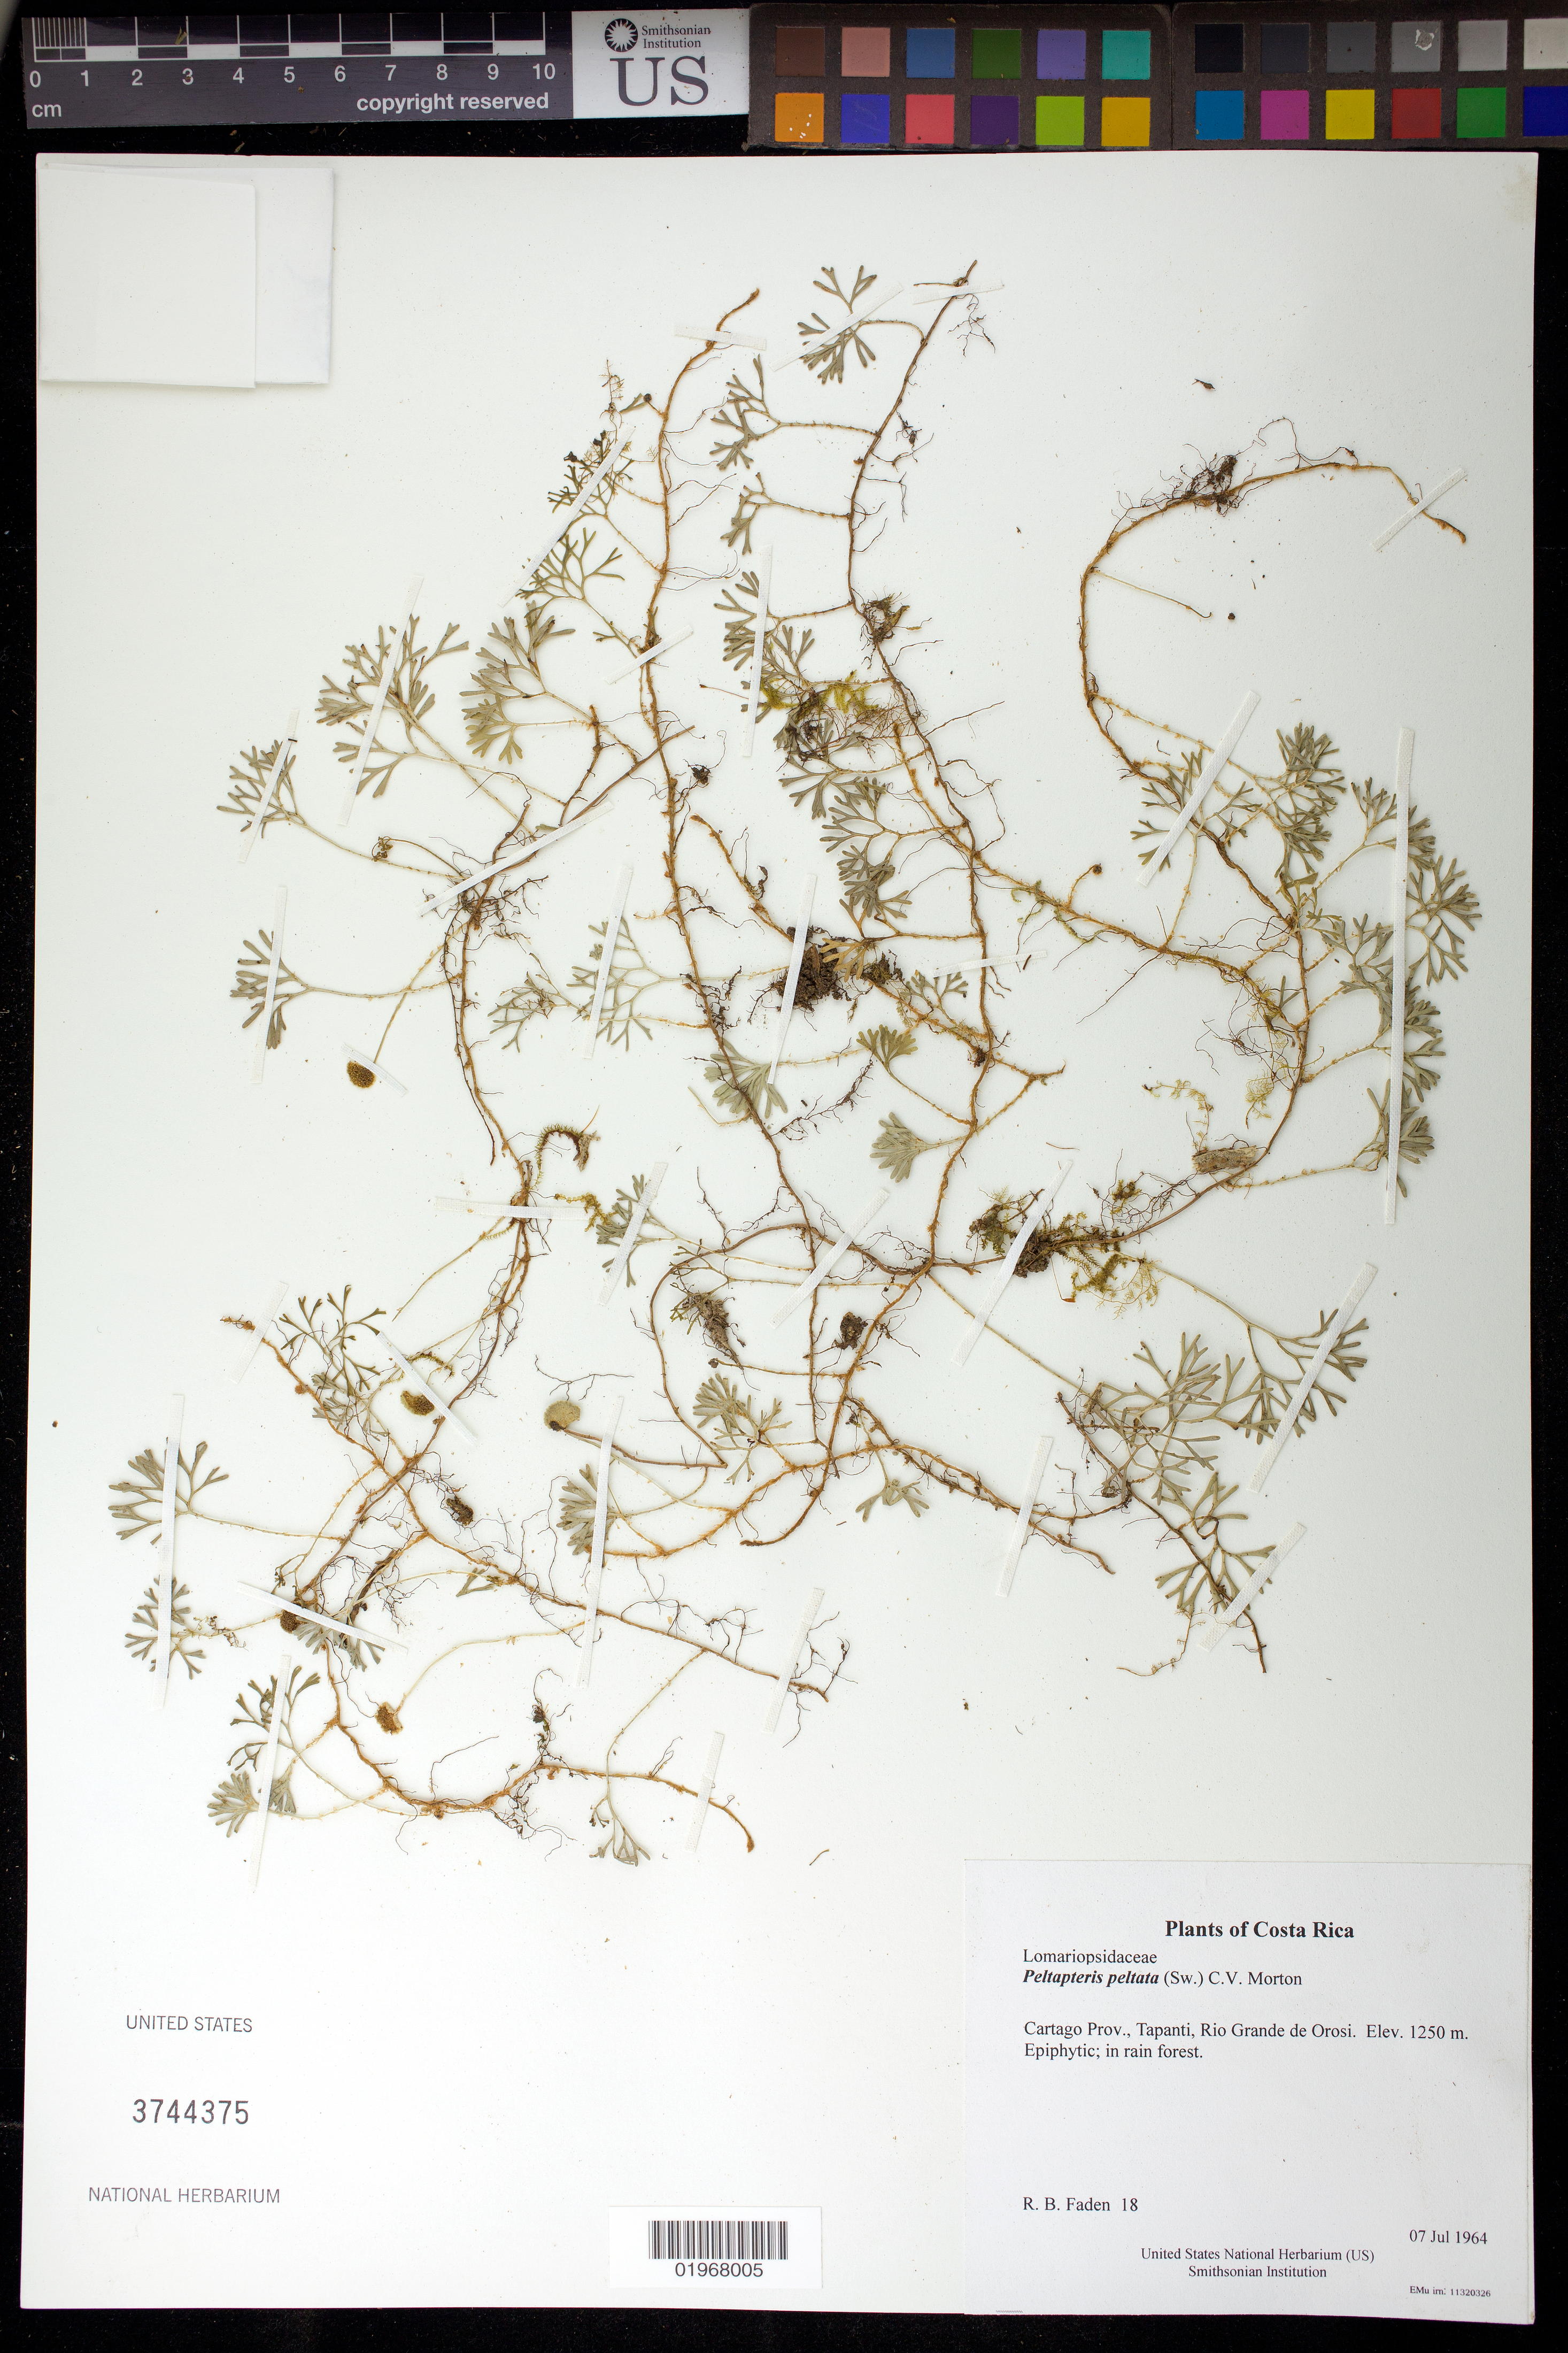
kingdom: Plantae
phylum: Tracheophyta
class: Polypodiopsida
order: Polypodiales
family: Dryopteridaceae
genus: Peltapteris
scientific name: Peltapteris peltata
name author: (Sw.) C.V. Morton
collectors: R. B. Faden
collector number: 18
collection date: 1964-07-07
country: Costa Rica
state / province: Cartago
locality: Tapanti, Rio Grande de Orosi.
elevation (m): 1250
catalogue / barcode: US 3744375